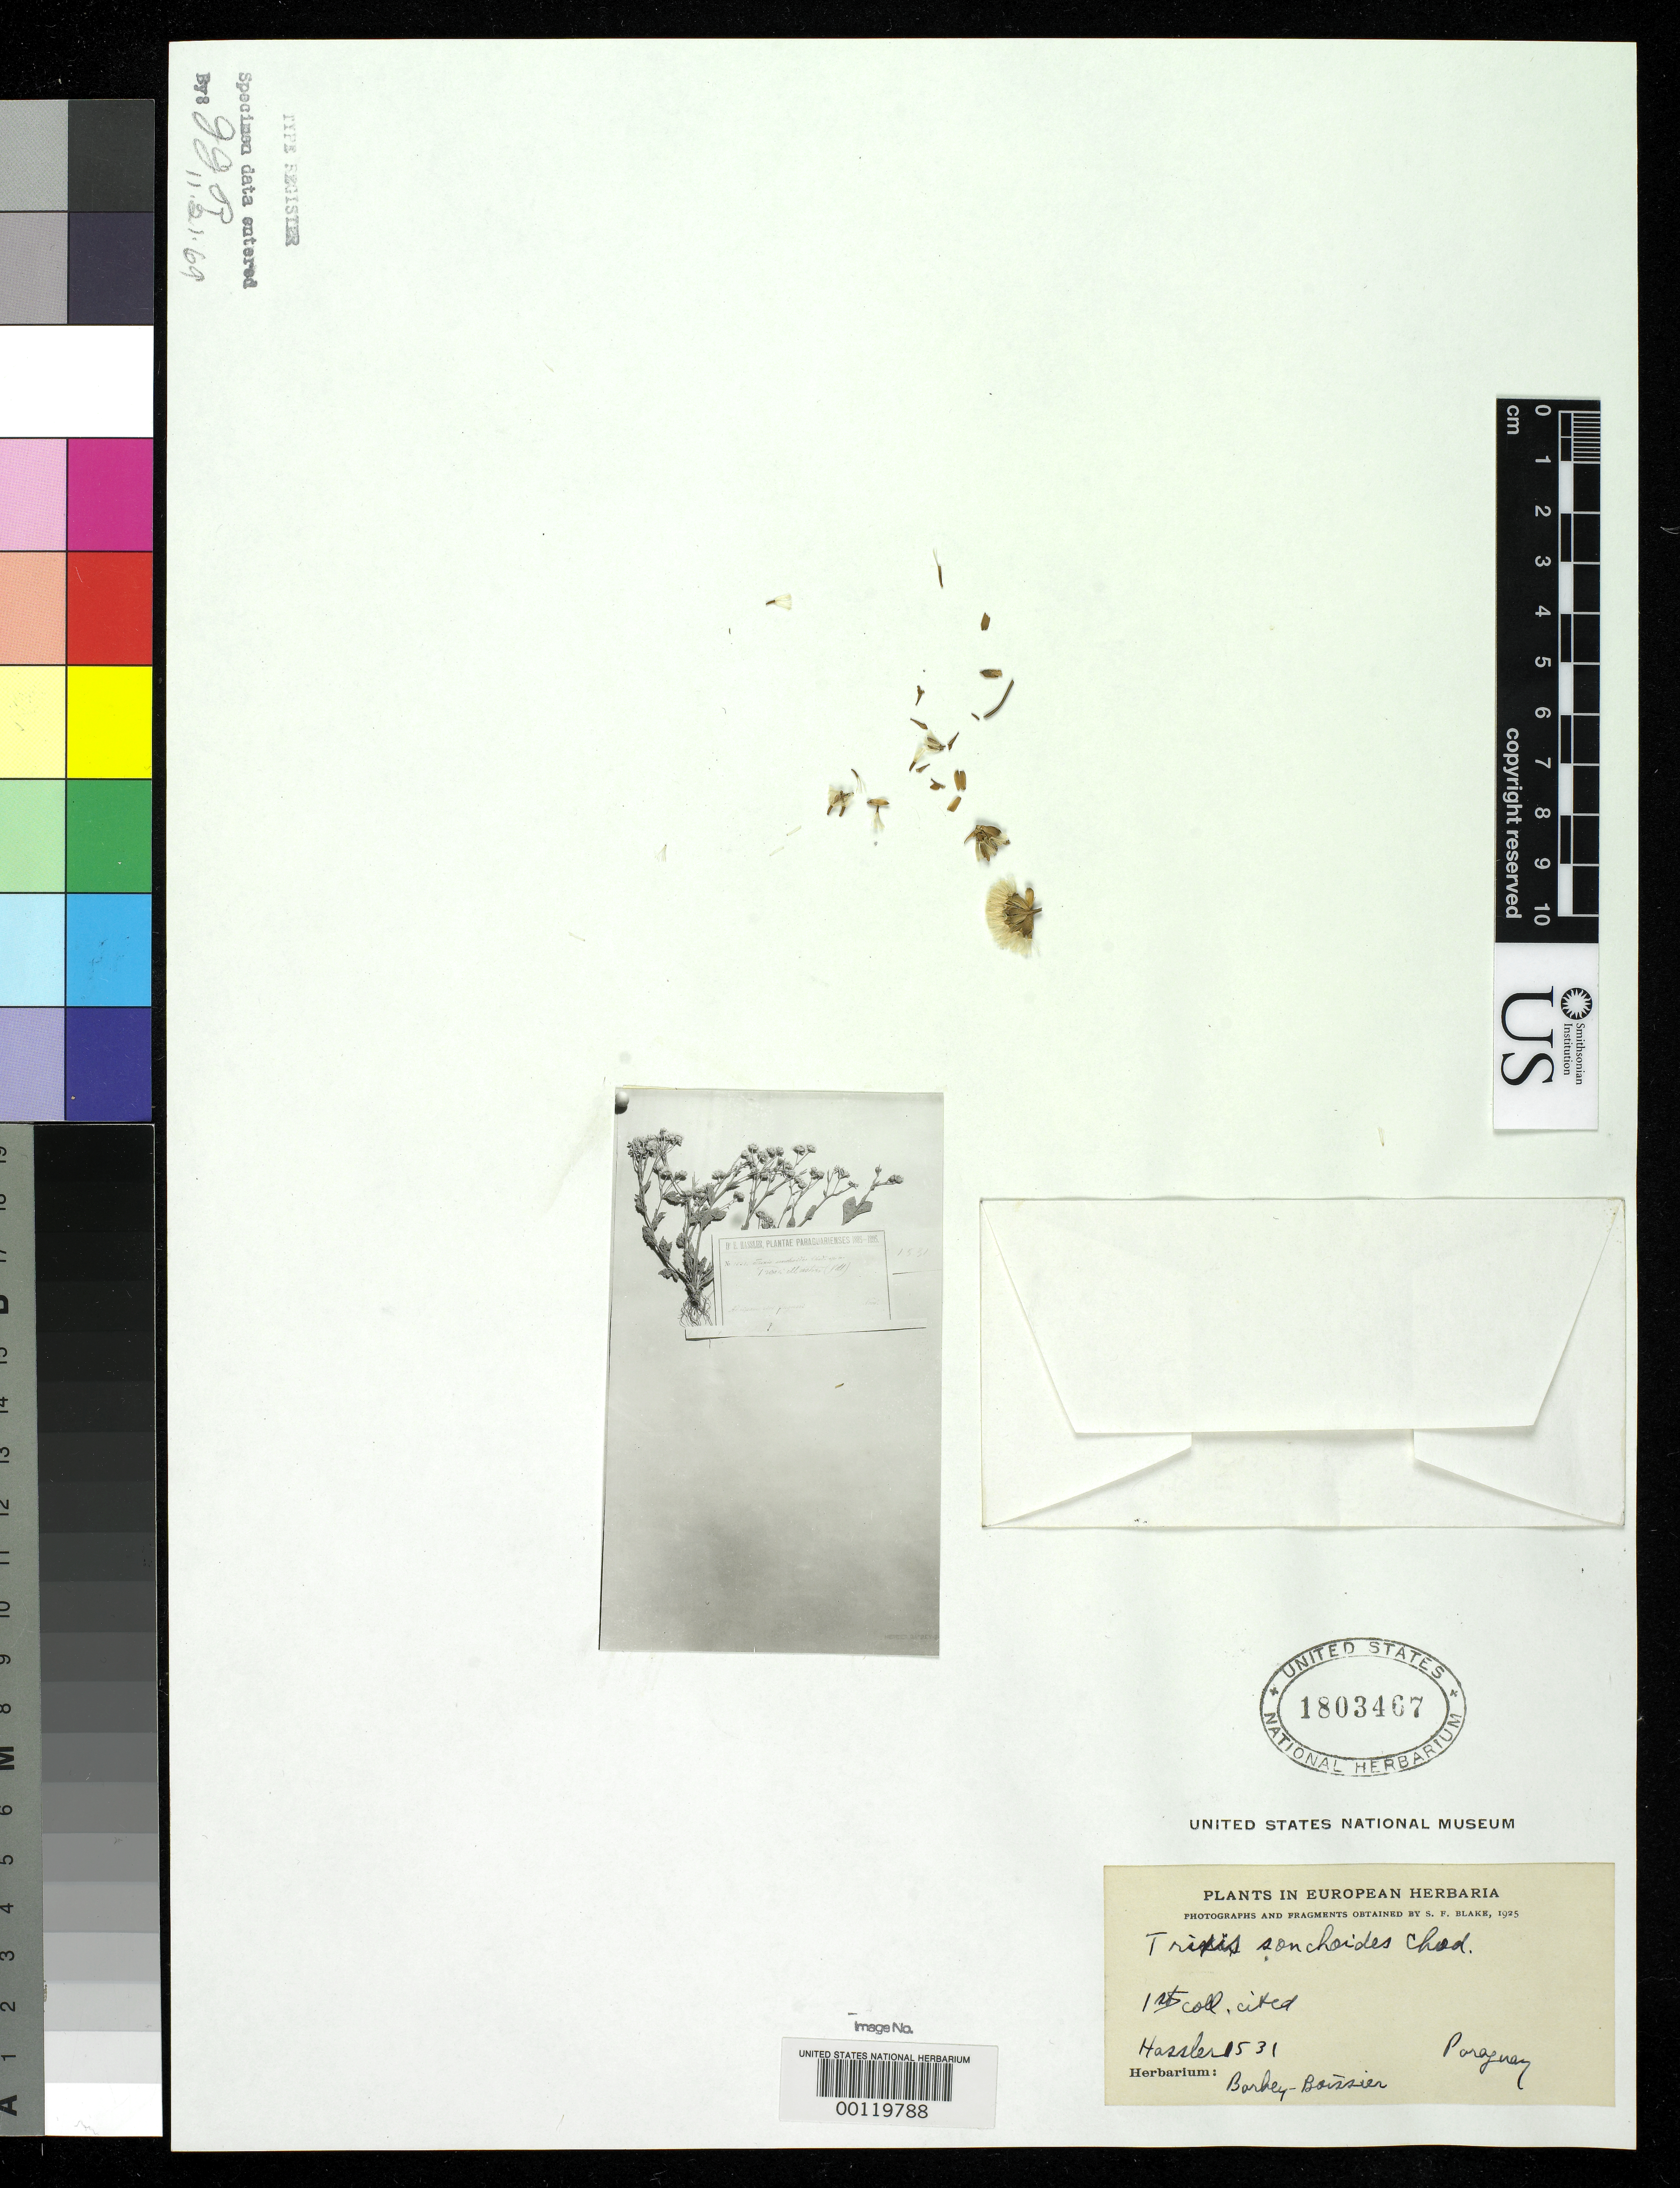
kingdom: Plantae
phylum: Tracheophyta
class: Magnoliopsida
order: Asterales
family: Asteraceae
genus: Trixis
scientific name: Trixis sonchoides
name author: Chodat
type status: Type Fragment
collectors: E. Hassler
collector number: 1531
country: Paraguay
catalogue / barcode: US 1803467